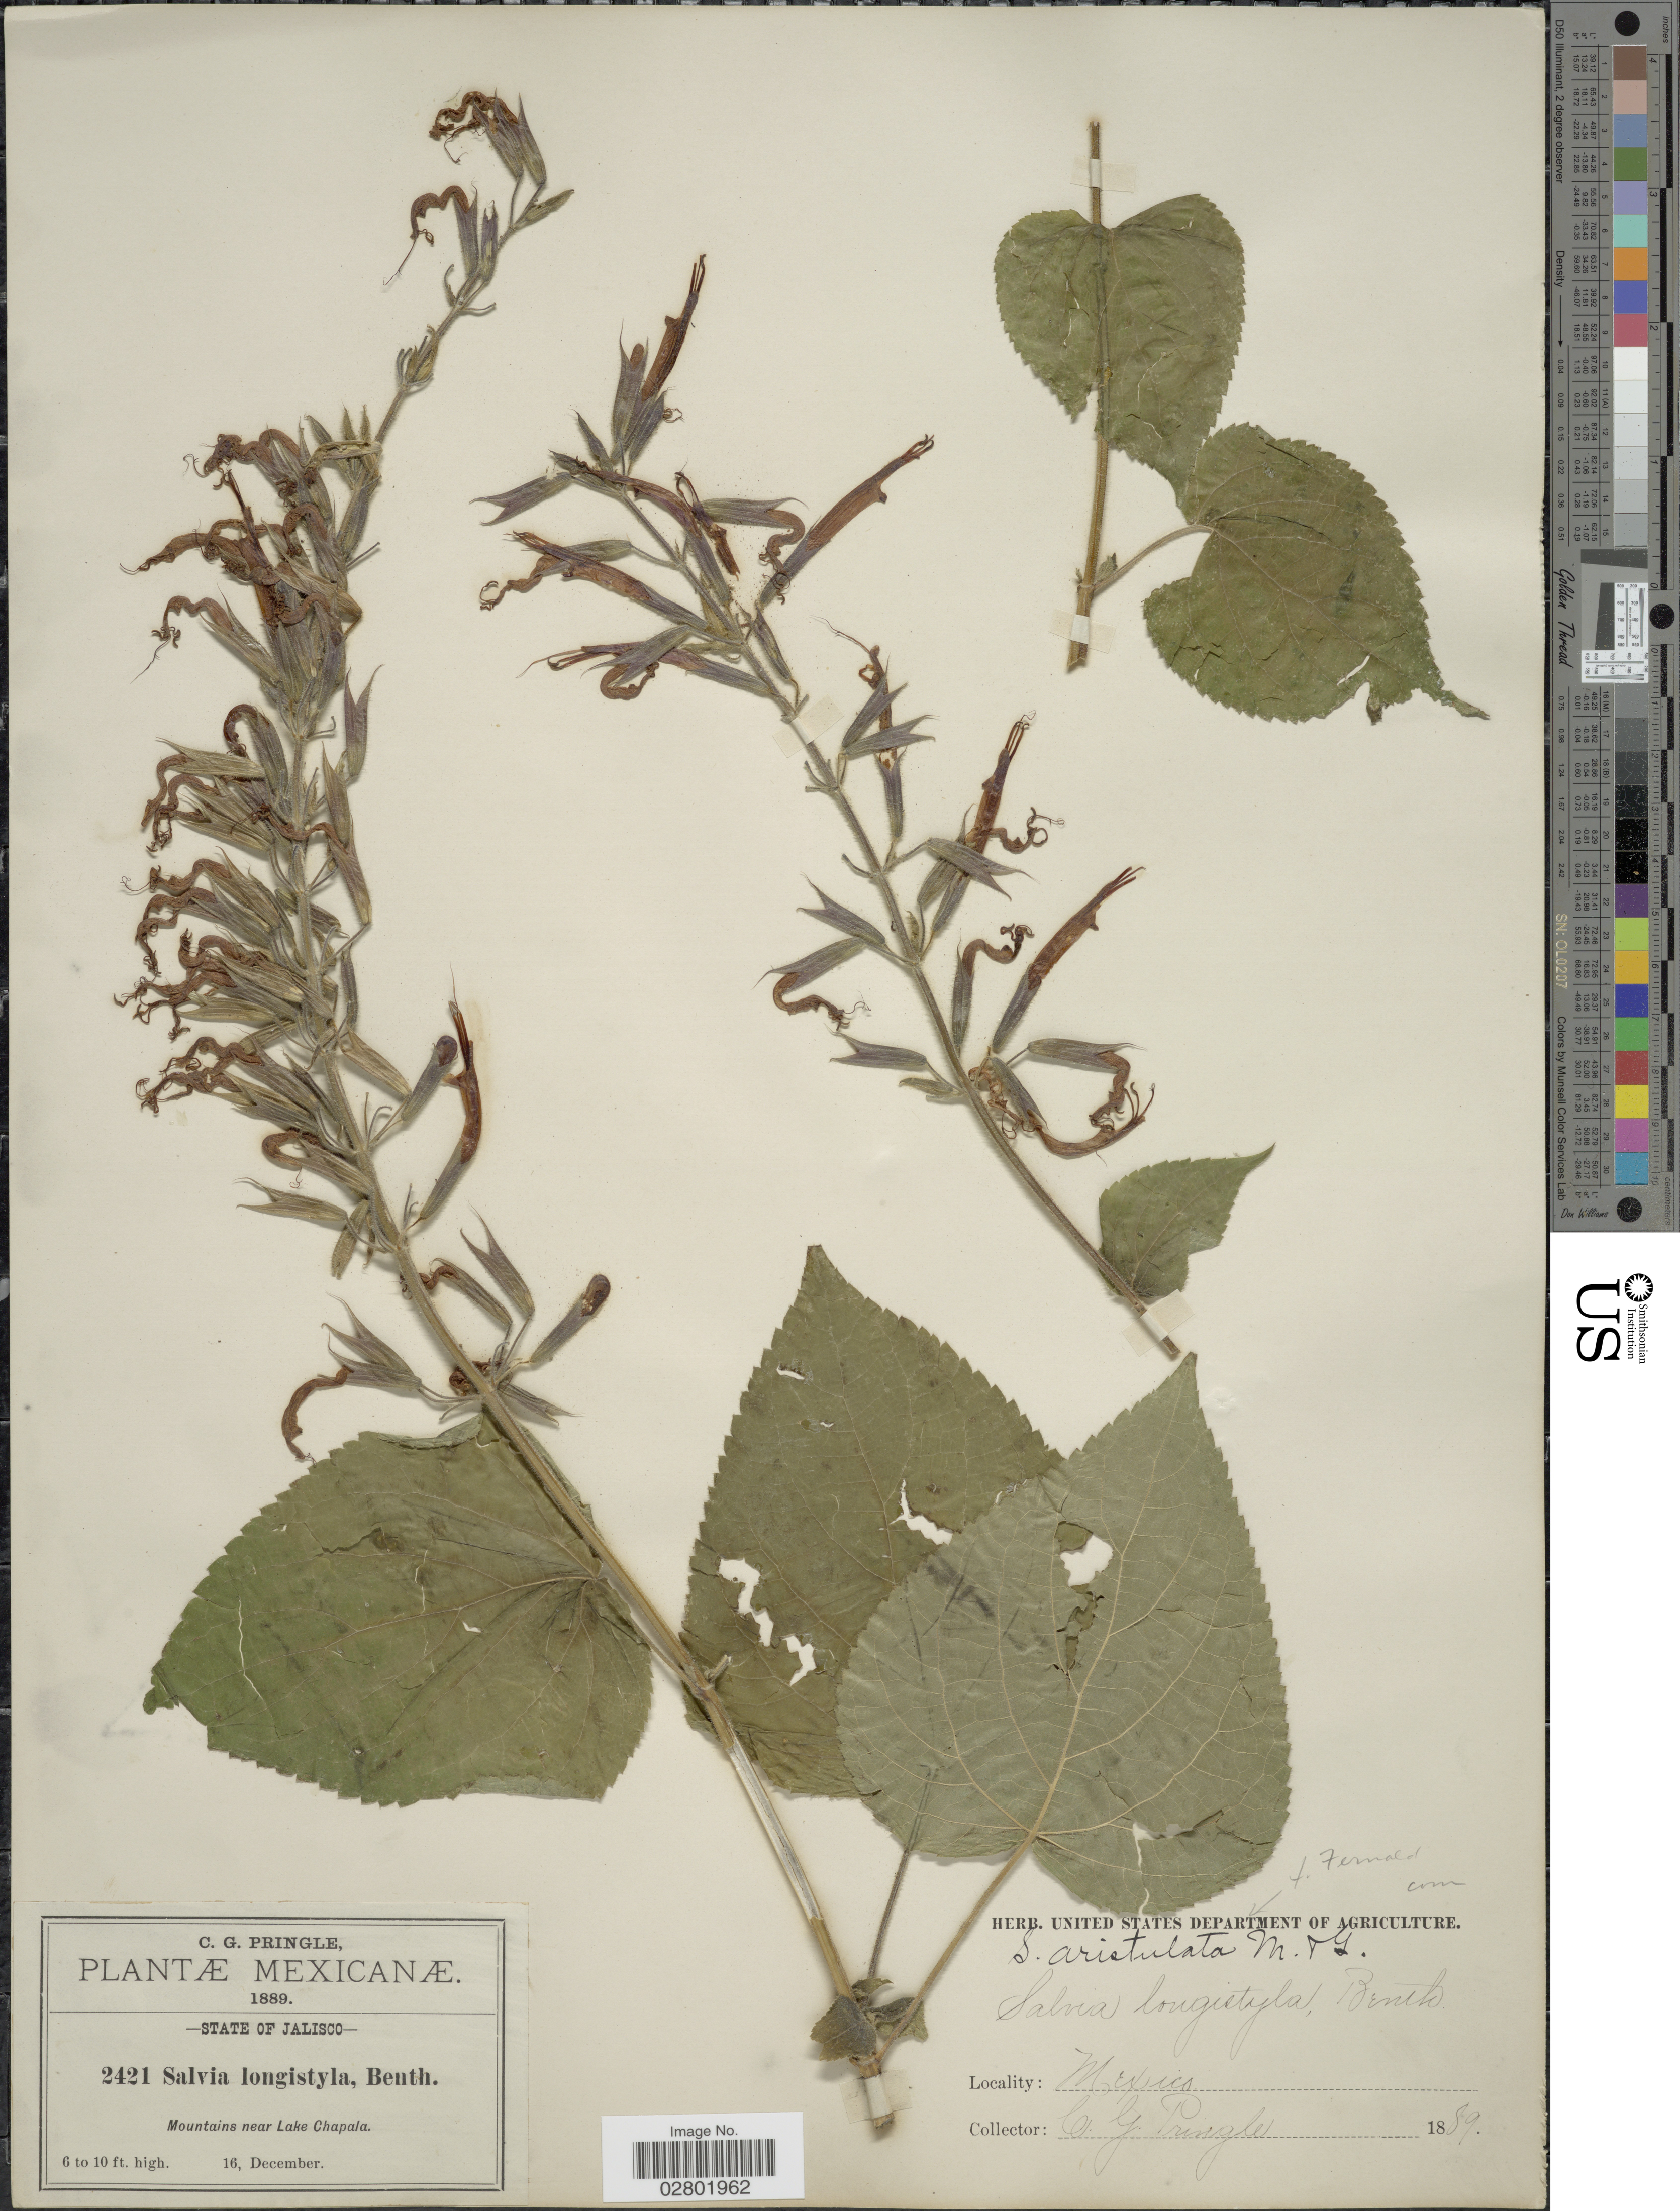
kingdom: Plantae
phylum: Tracheophyta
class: Magnoliopsida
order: Lamiales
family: Lamiaceae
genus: Salvia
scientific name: Salvia longistyla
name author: Benth.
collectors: C. G. Pringle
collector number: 2421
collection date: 1889-12-16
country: Mexico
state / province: Jalisco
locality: Mountains near Lake Chapala.